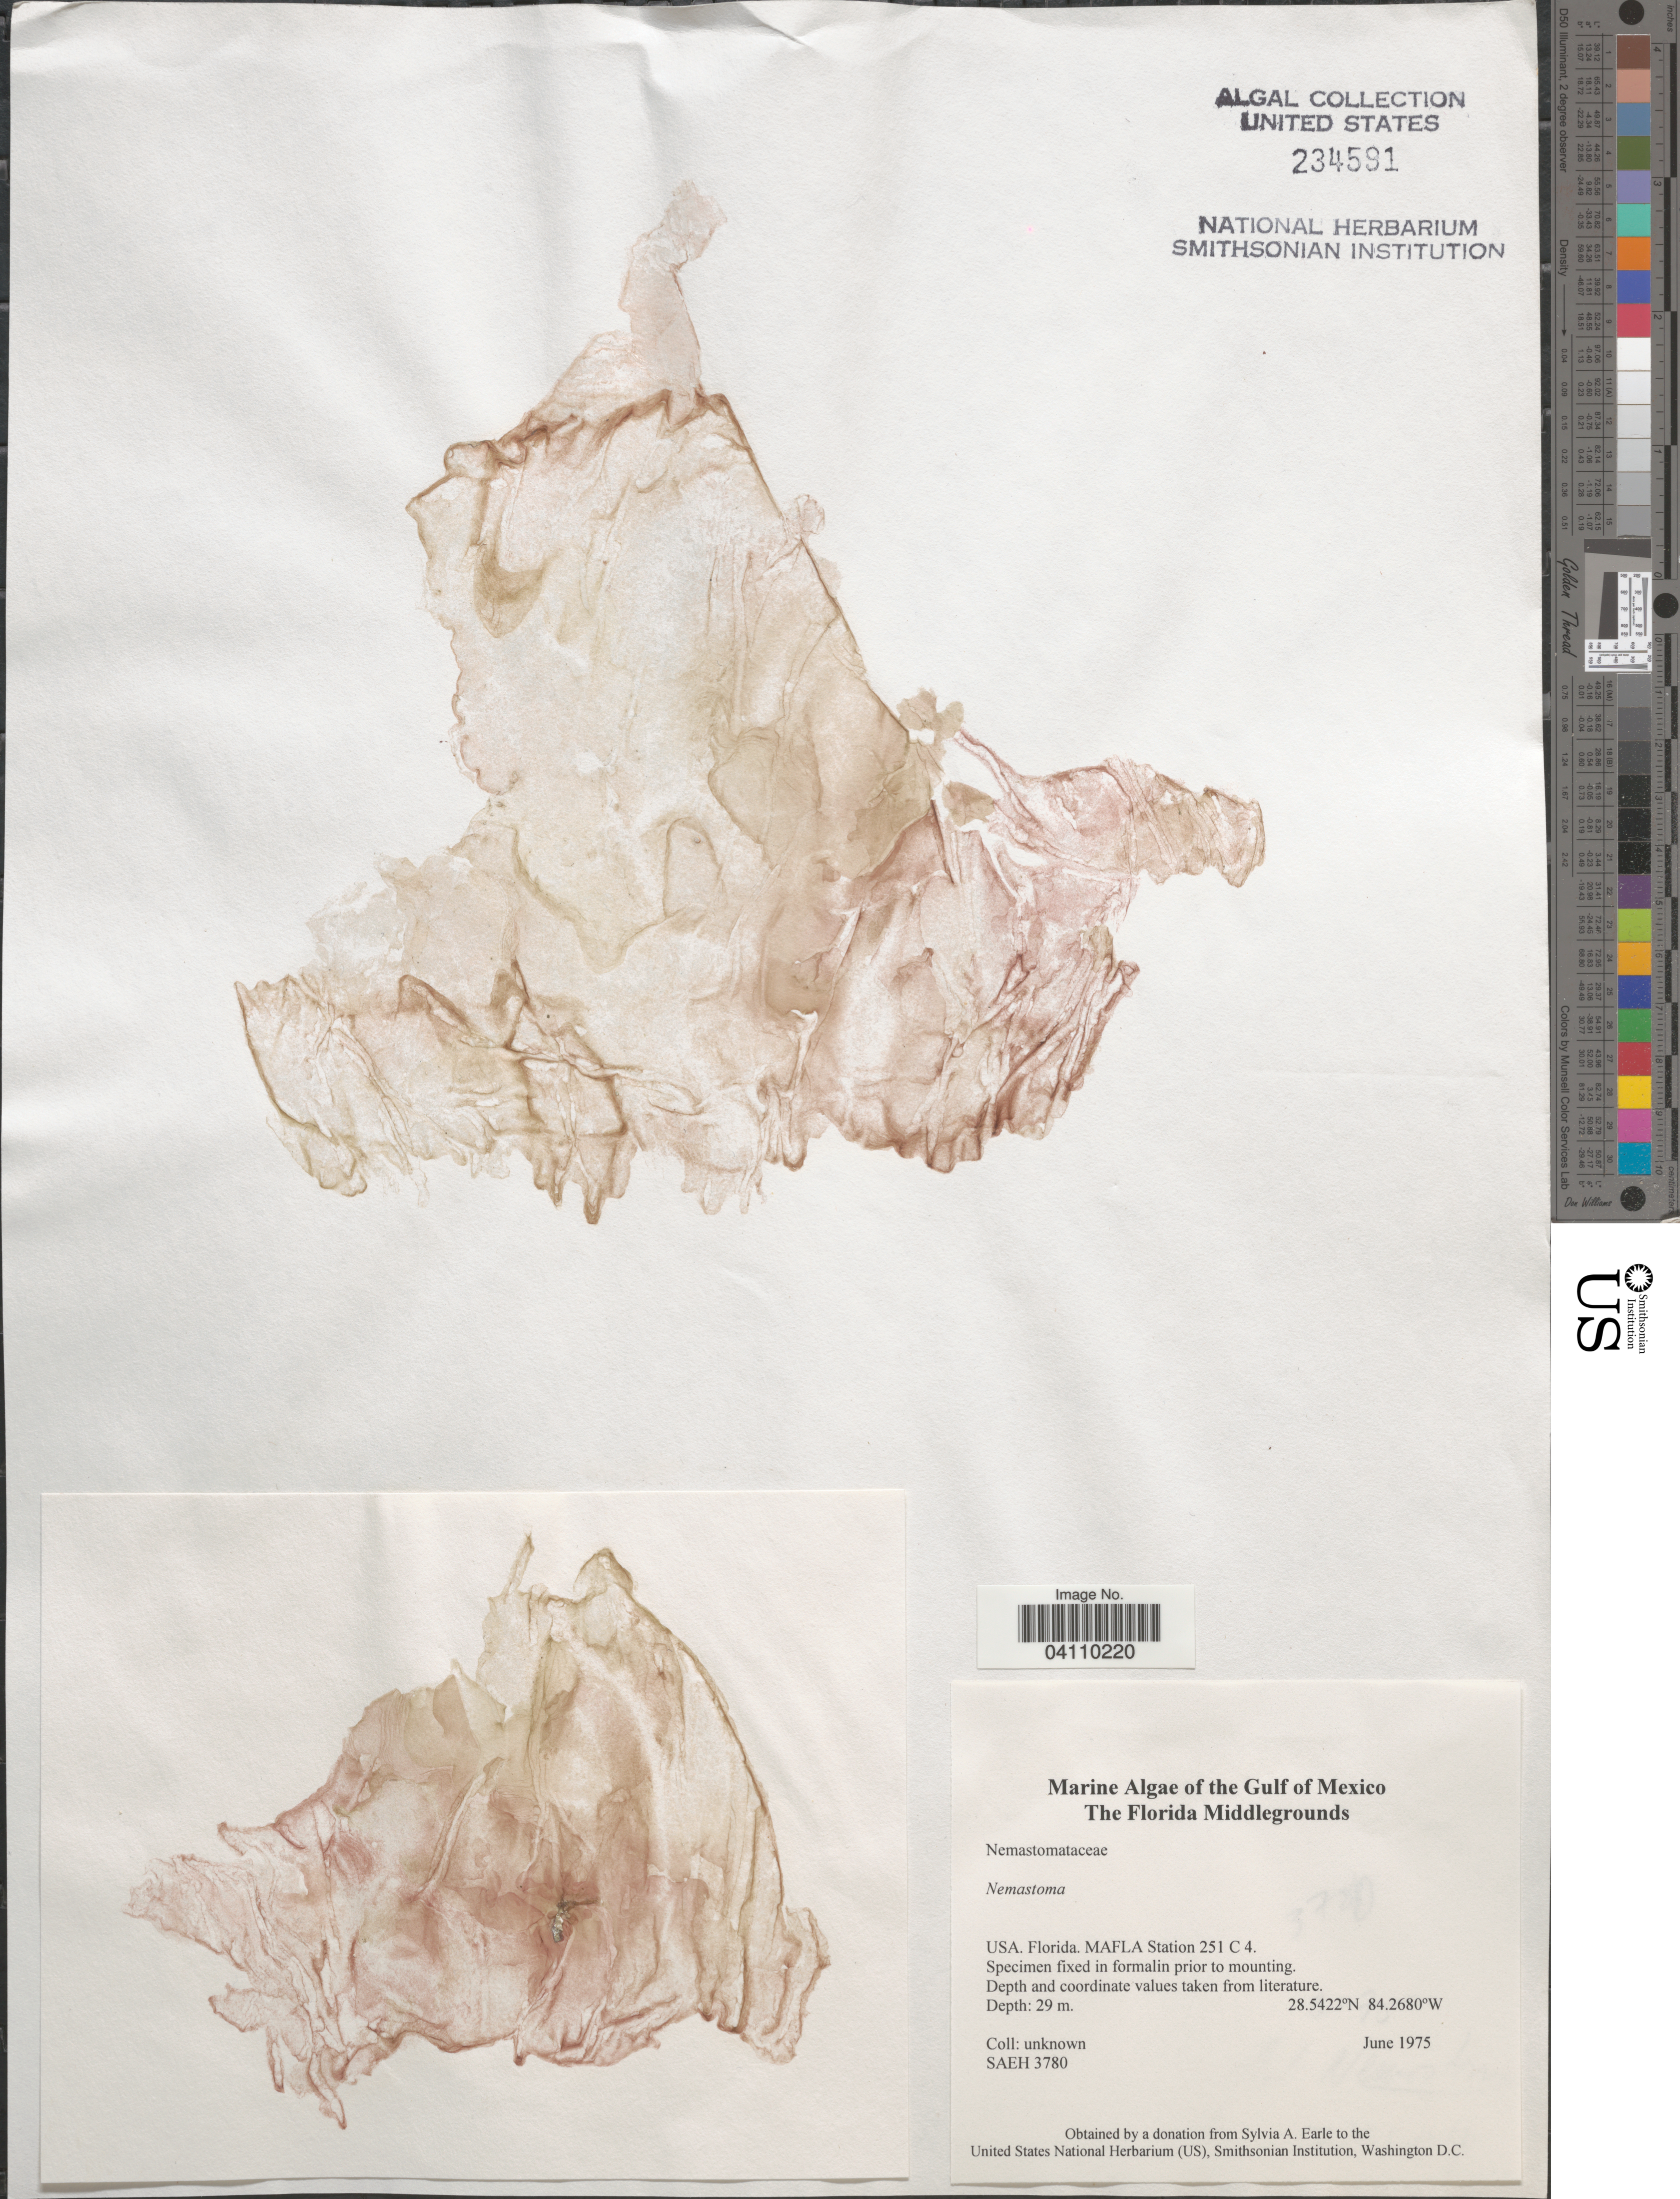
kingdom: Plantae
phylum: Rhodophyta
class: Florideophyceae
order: Nemastomatales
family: Nemastomataceae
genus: Nemastoma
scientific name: Nemastoma sp.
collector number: SAEH3780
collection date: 1975-06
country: United States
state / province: Florida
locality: The Gulf of Mexico. The Florida Middlegrounds. MAFLA Station 251 C 4.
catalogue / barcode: US 234591